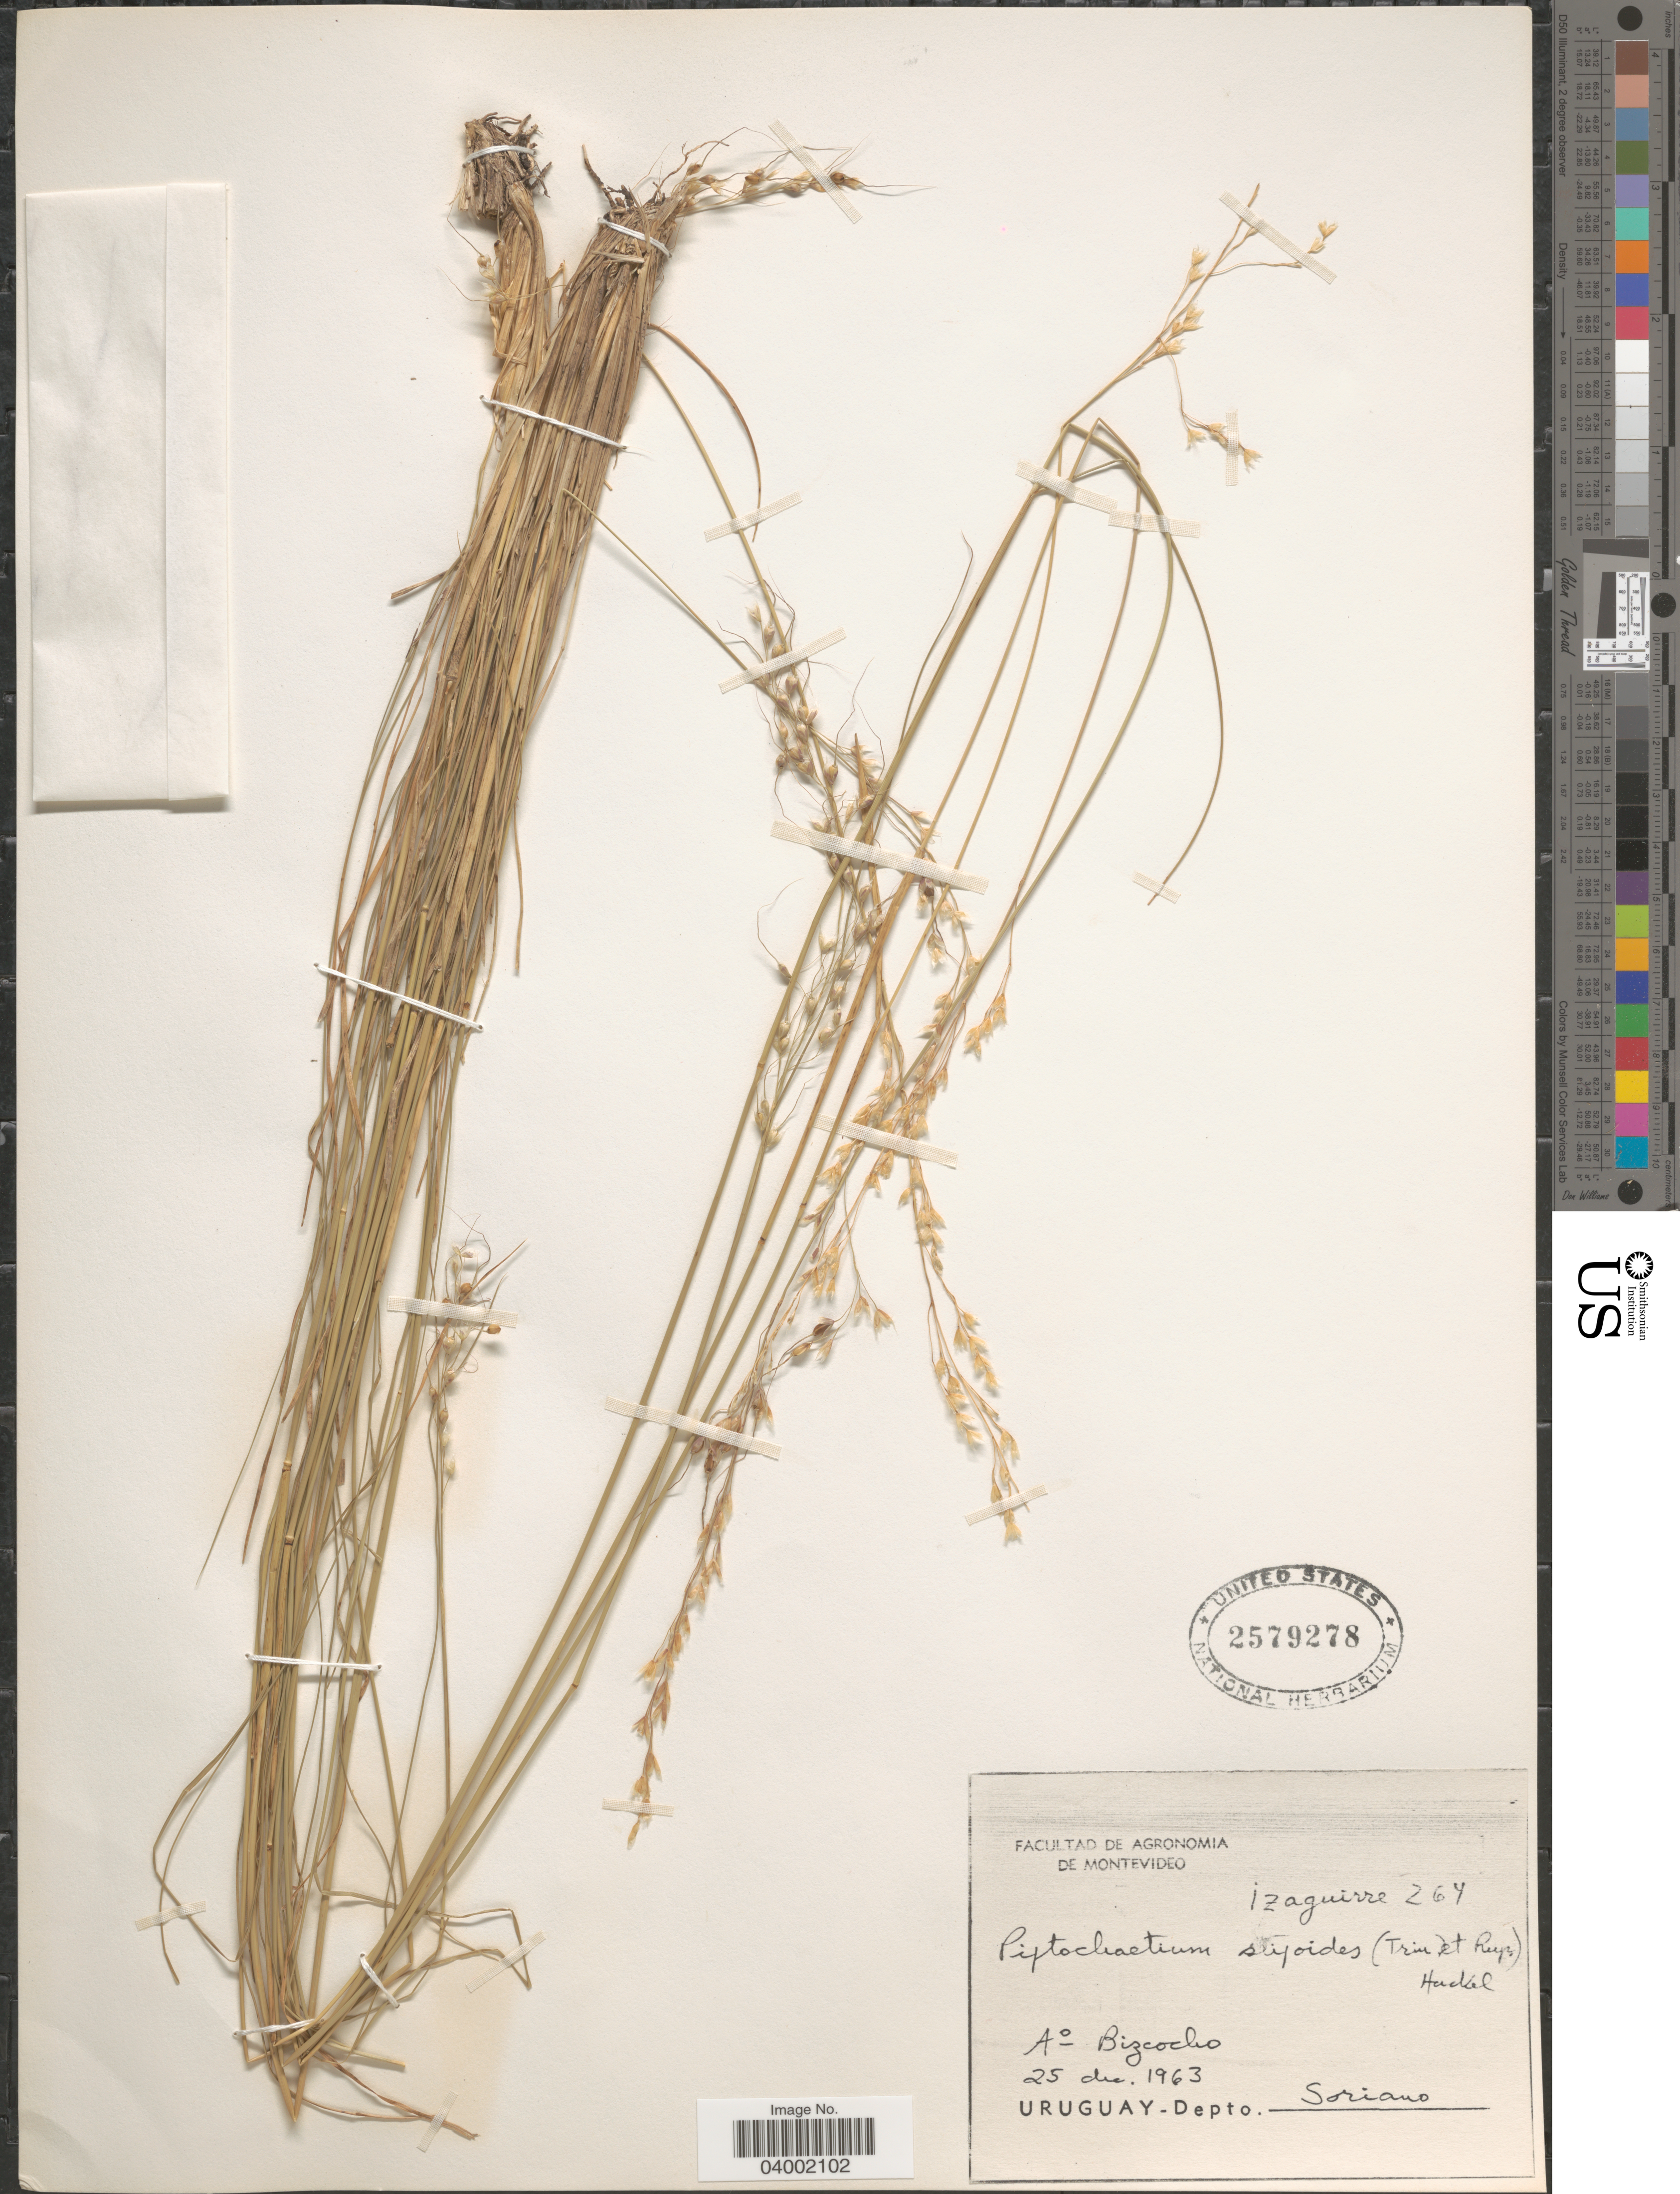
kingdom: Plantae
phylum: Tracheophyta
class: Liliopsida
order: Poales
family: Poaceae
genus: Piptochaetium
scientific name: Piptochaetium stipoides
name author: (Trin. & Rupr.) Hack. & Arechav.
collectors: Izaguirre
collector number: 264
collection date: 1963-12-25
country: Uruguay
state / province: Soriano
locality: A° Bizcocho. Depto. Soriano.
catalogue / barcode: US 2579278